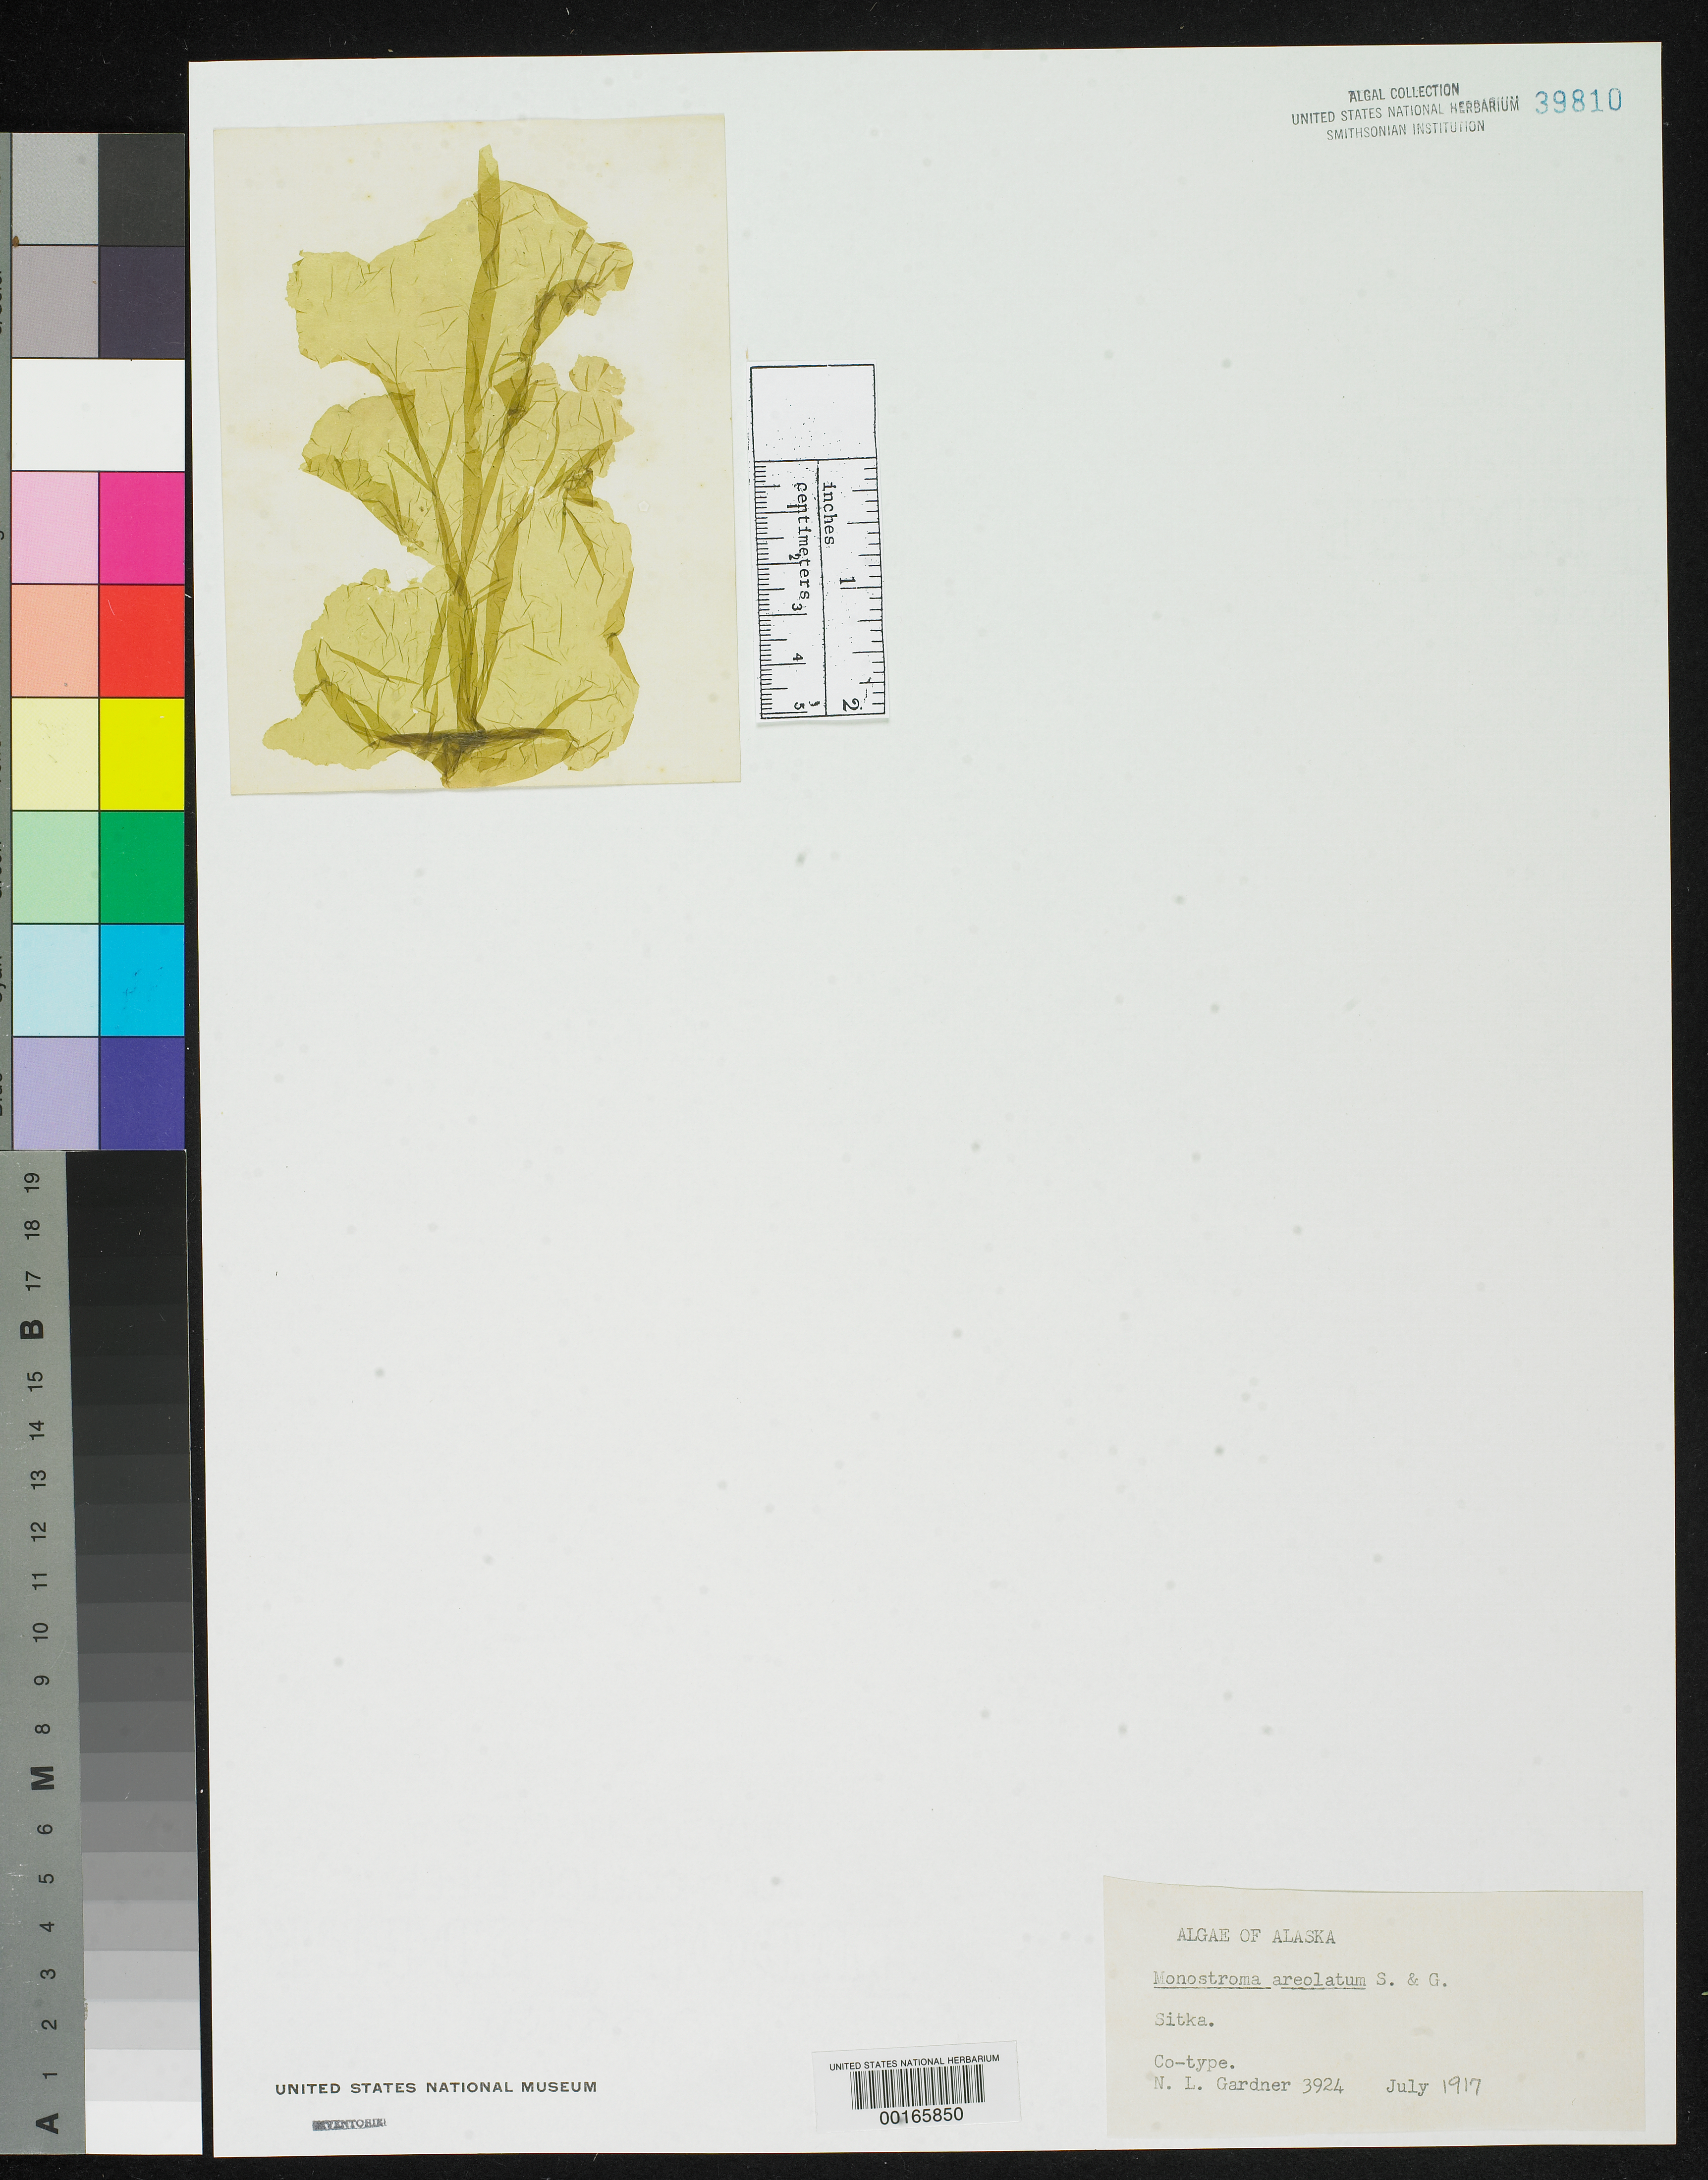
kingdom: Plantae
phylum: Chlorophyta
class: Ulvophyceae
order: Ulvales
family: Monostromataceae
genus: Monostroma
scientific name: Monostroma areolatum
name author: Setch. & N.L. Gardner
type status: Isotype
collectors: N. Gardner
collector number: NLG 3924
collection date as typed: Jul 1917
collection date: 1917-07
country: United States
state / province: Alaska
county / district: Sitka Division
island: Baranof Island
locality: Sitka.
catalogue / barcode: US 39810